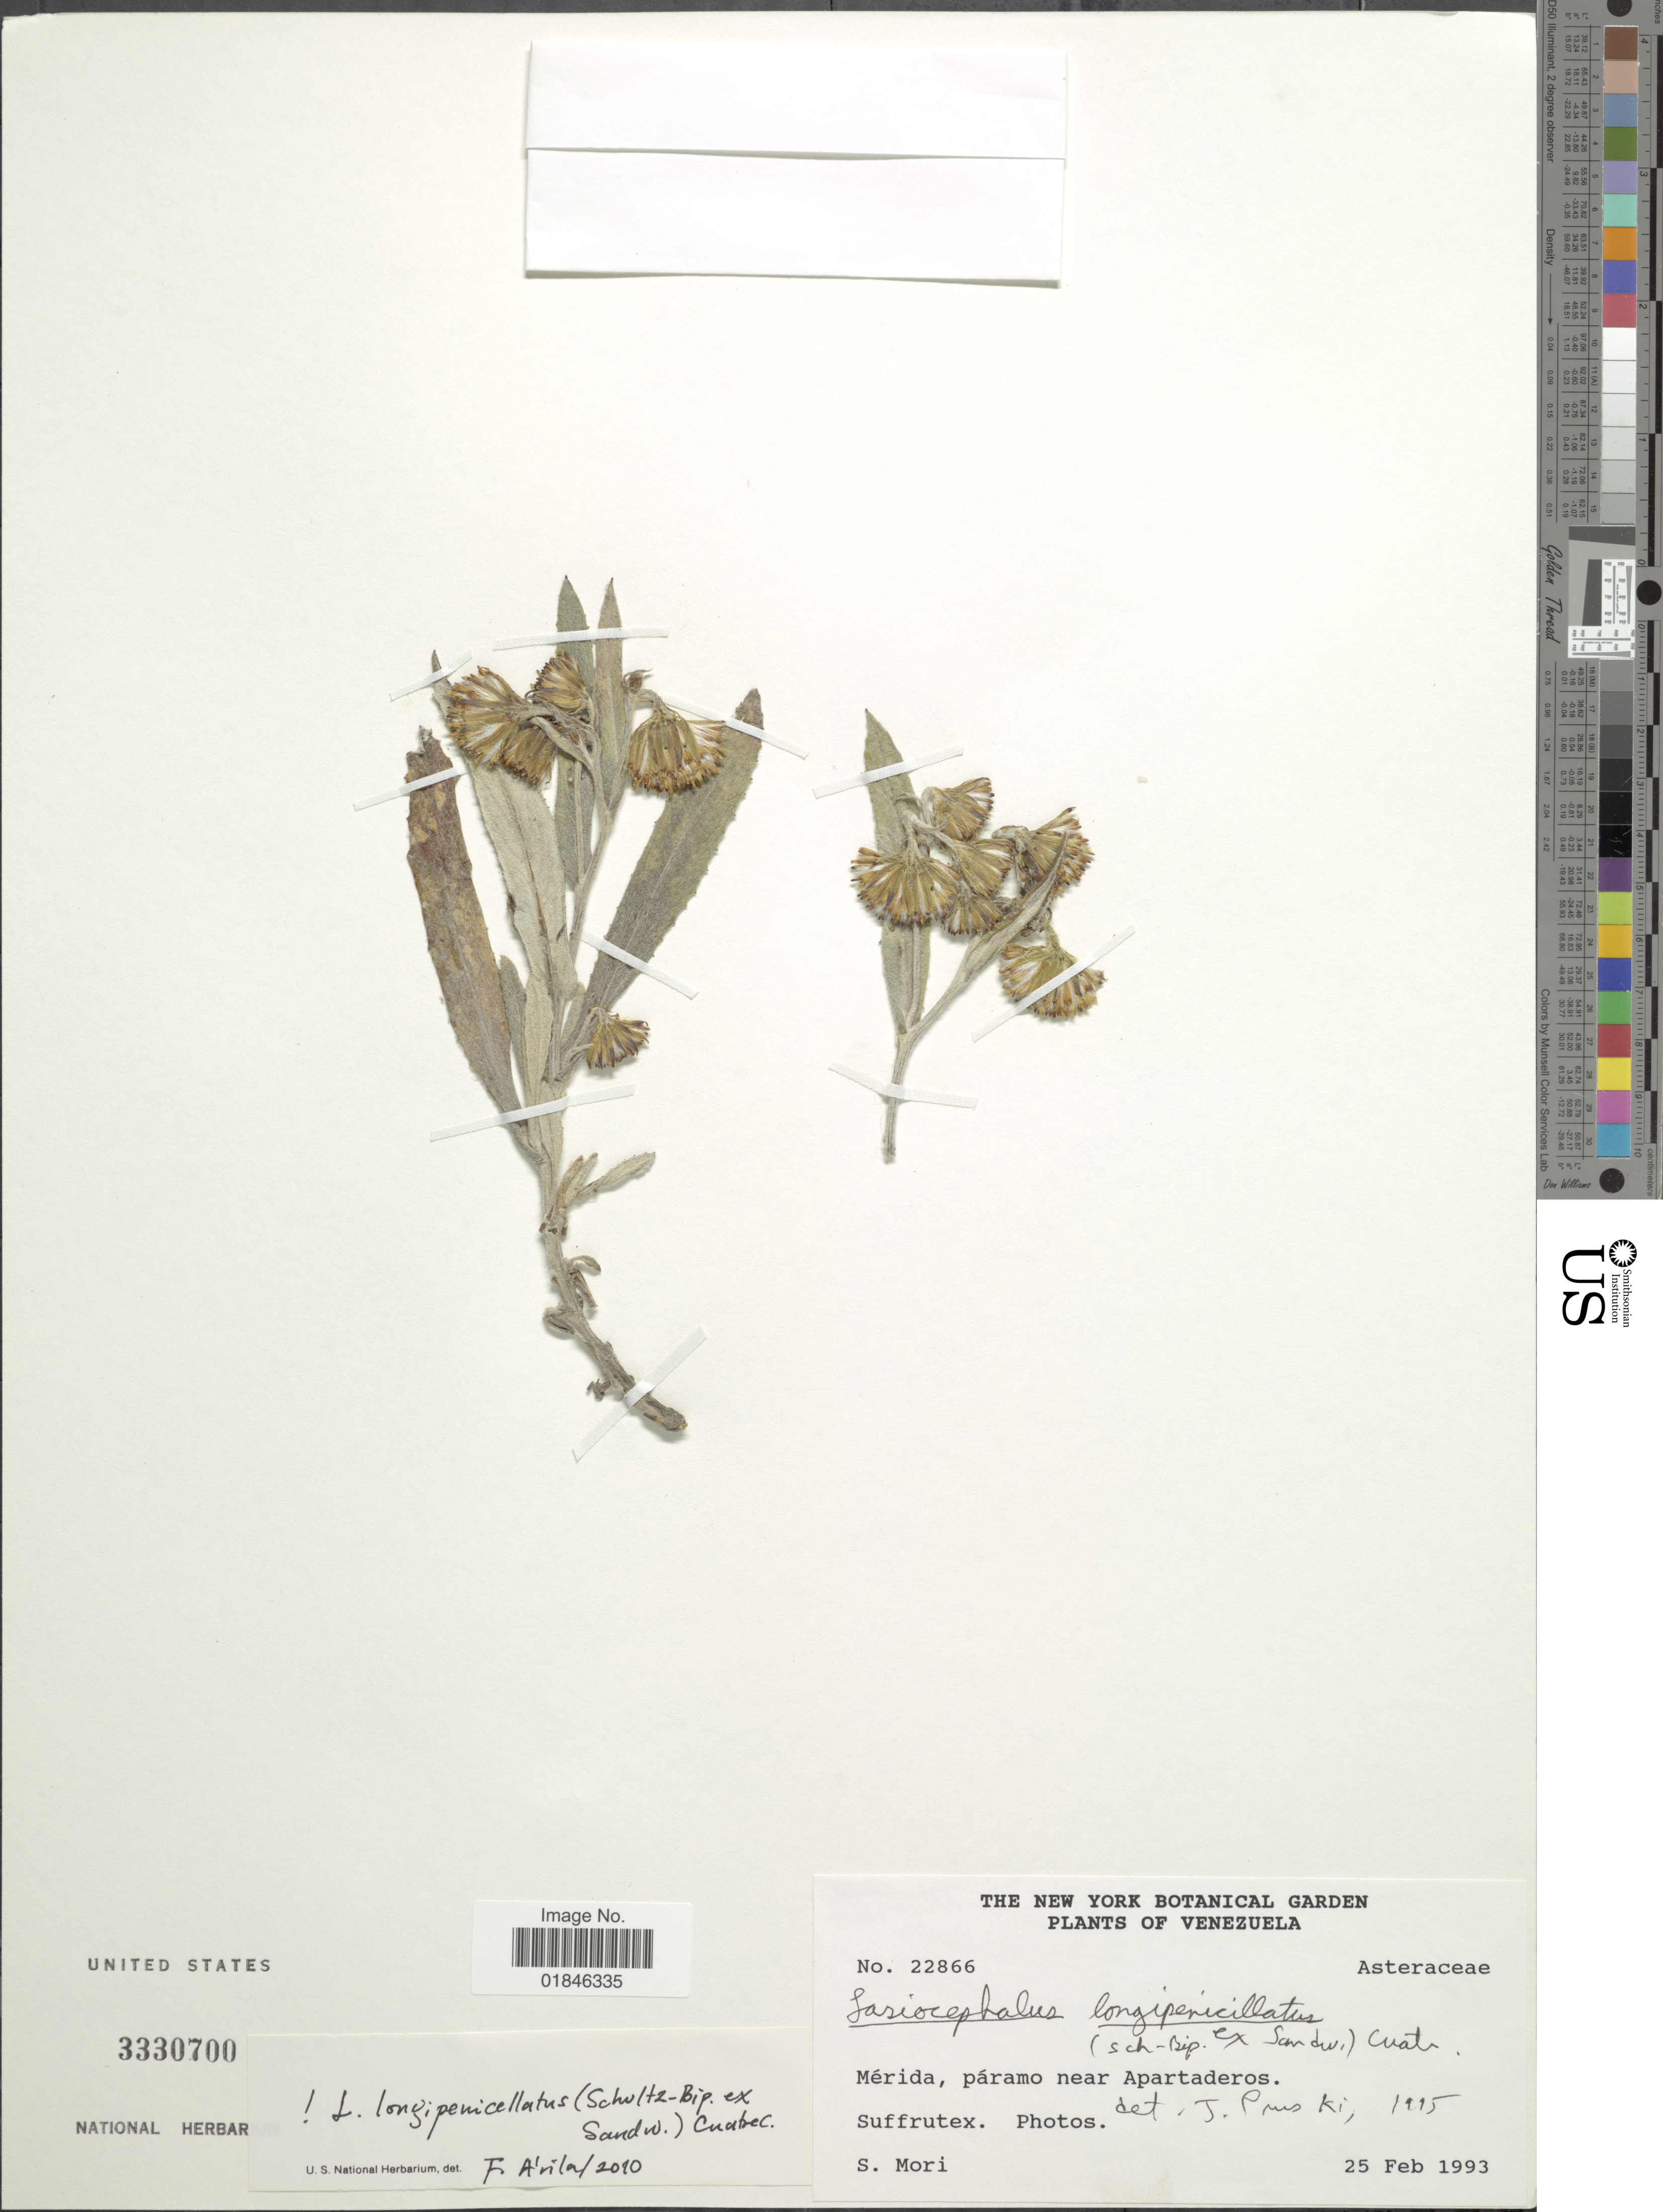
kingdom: Plantae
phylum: Tracheophyta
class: Magnoliopsida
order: Asterales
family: Asteraceae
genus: Senecio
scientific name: Senecio longepenicillatus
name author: Sch. Bip. ex Sandw.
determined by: Salomon, Luciana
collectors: S. Mori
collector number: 22866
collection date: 1993-02-25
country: Venezuela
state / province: Mérida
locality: Merida, Paramo near Apartaderos.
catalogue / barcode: US 3330700